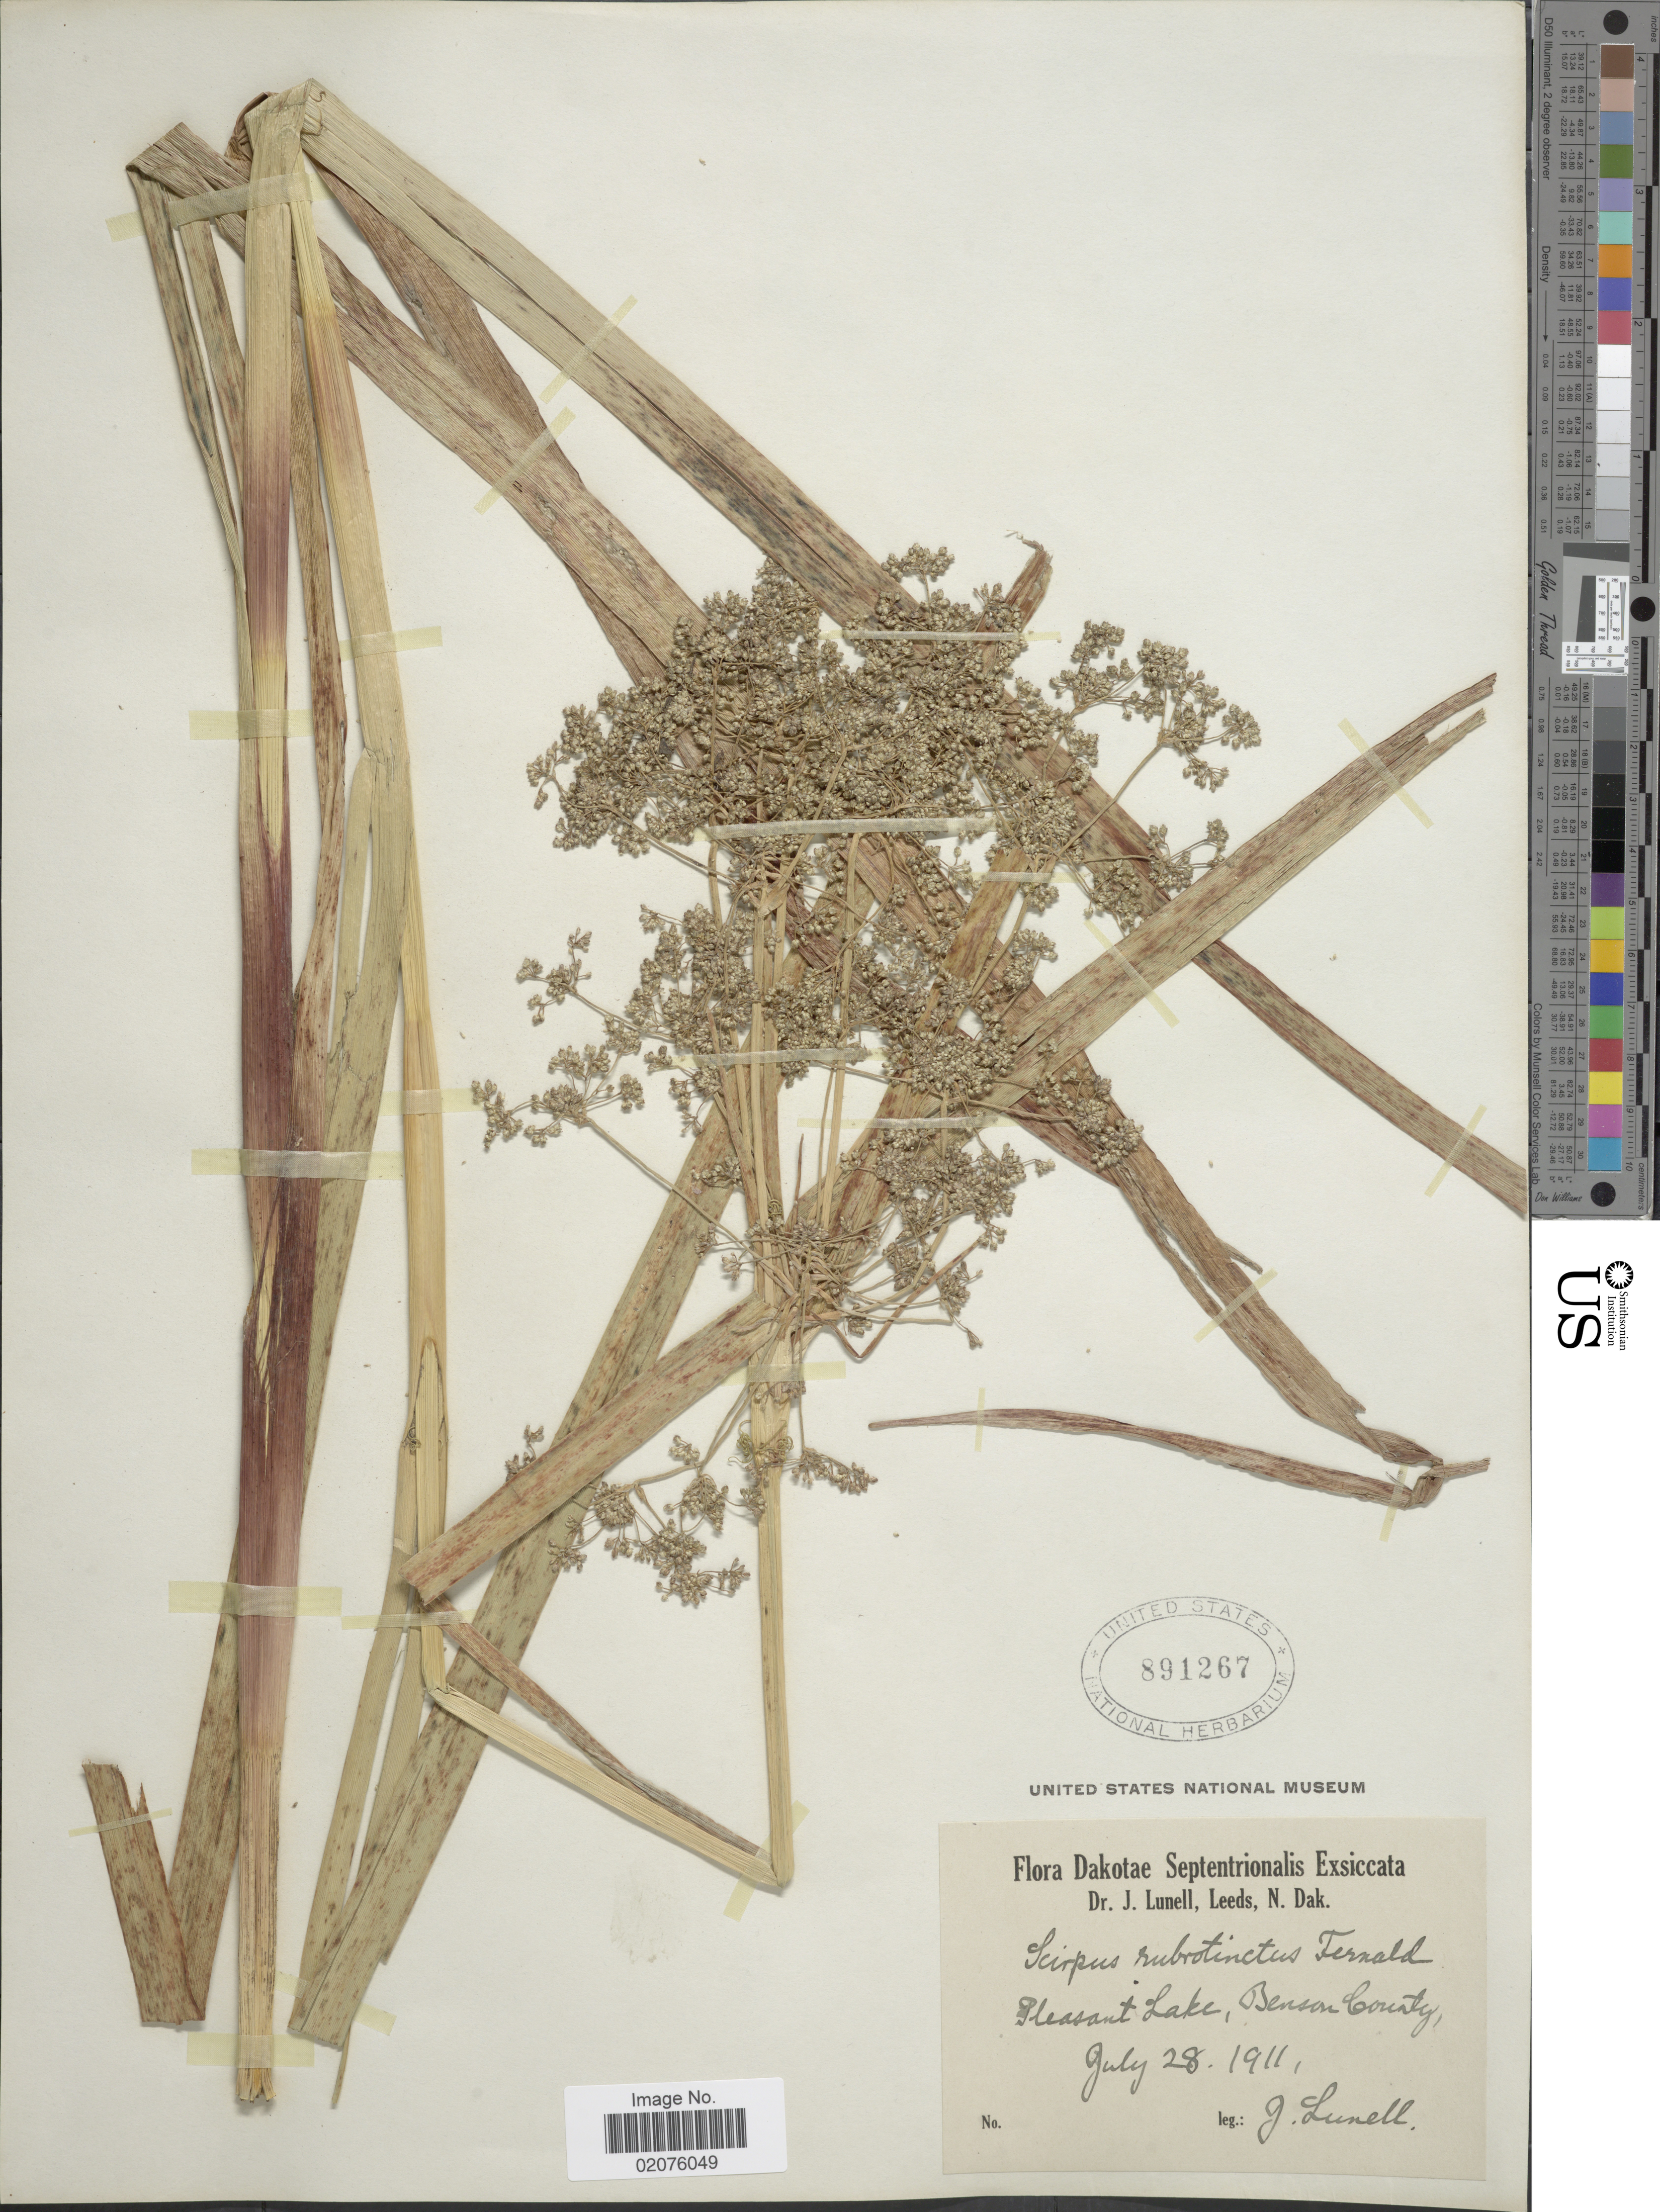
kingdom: Plantae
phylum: Tracheophyta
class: Liliopsida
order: Poales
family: Cyperaceae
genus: Scirpus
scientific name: Scirpus microcarpus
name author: J. Presl & C. Presl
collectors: J. Lunell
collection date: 1911-07-28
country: United States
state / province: North Dakota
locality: Dakotae Septentrionalis, Pleasant Lake, Benson County, Leeds [unsure placement]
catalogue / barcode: US 891267